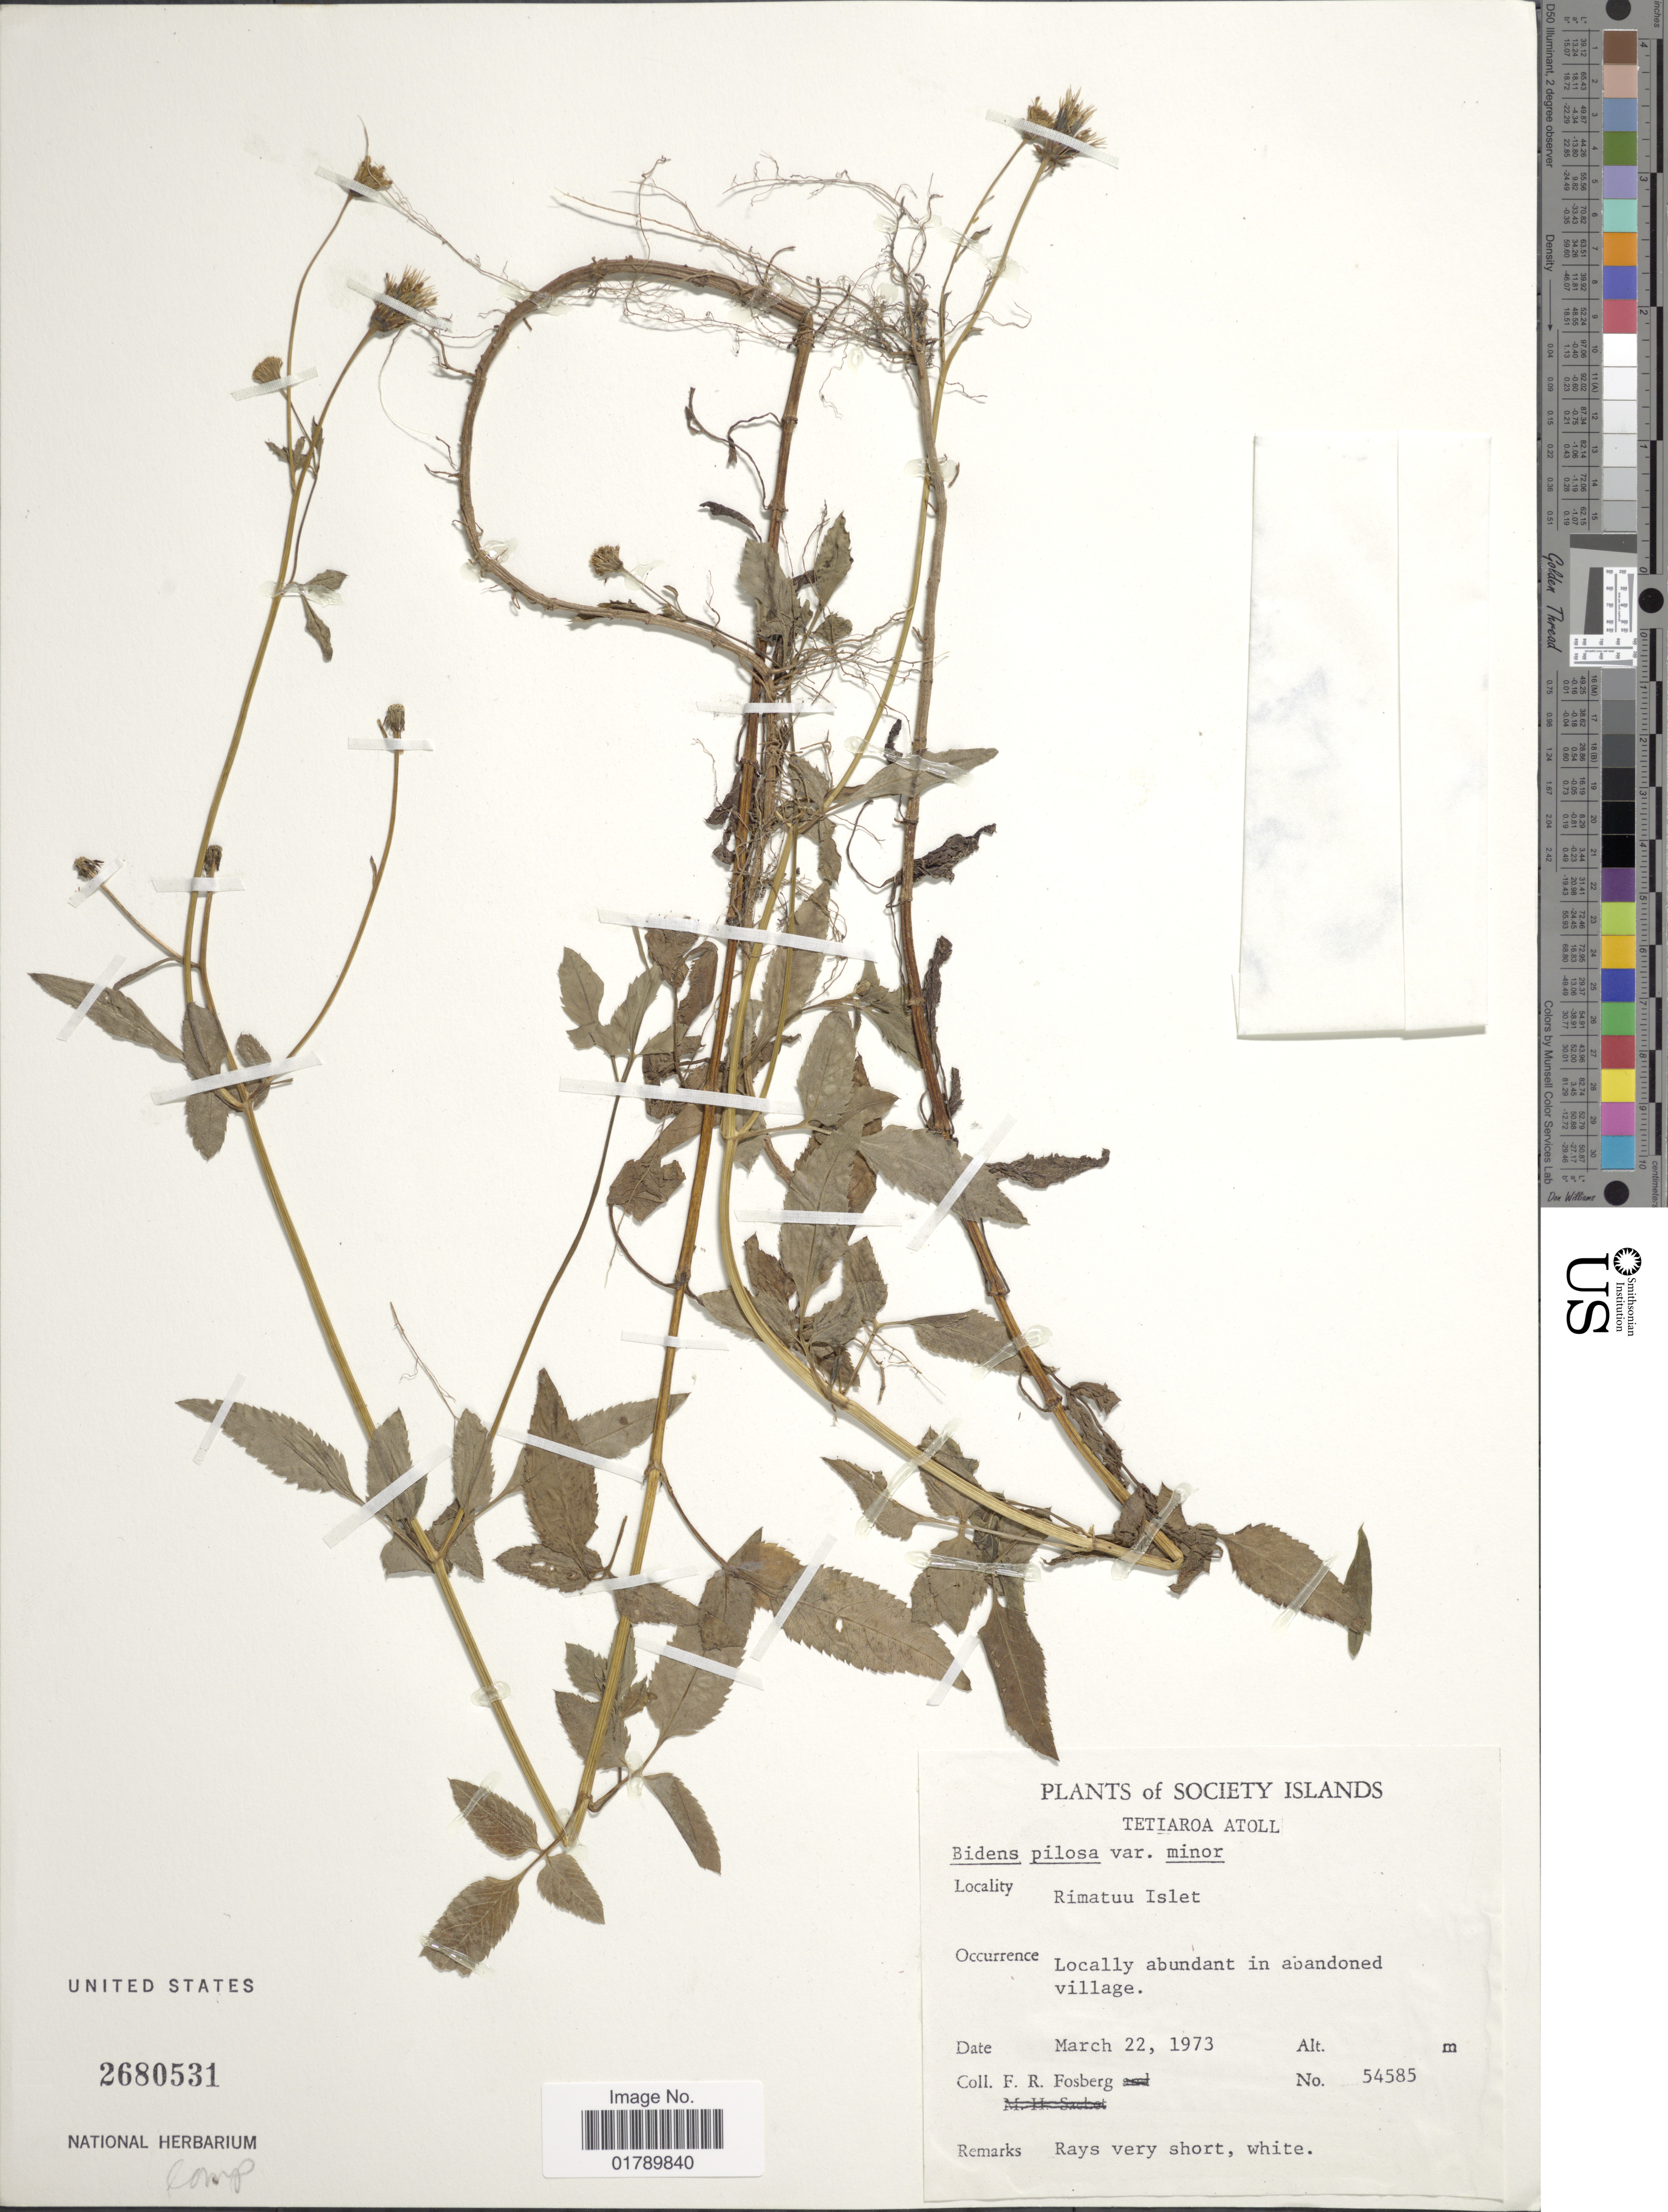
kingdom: Plantae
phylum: Tracheophyta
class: Magnoliopsida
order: Asterales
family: Asteraceae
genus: Bidens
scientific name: Bidens pilosa var. minor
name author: (Blume) Sherff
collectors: F. R. Fosberg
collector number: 54585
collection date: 1973-03-22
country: French Polynesia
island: Tetiaroa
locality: Society Islands. Tetiaroa Atoll. Rimatuu Islet.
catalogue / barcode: US 2680531